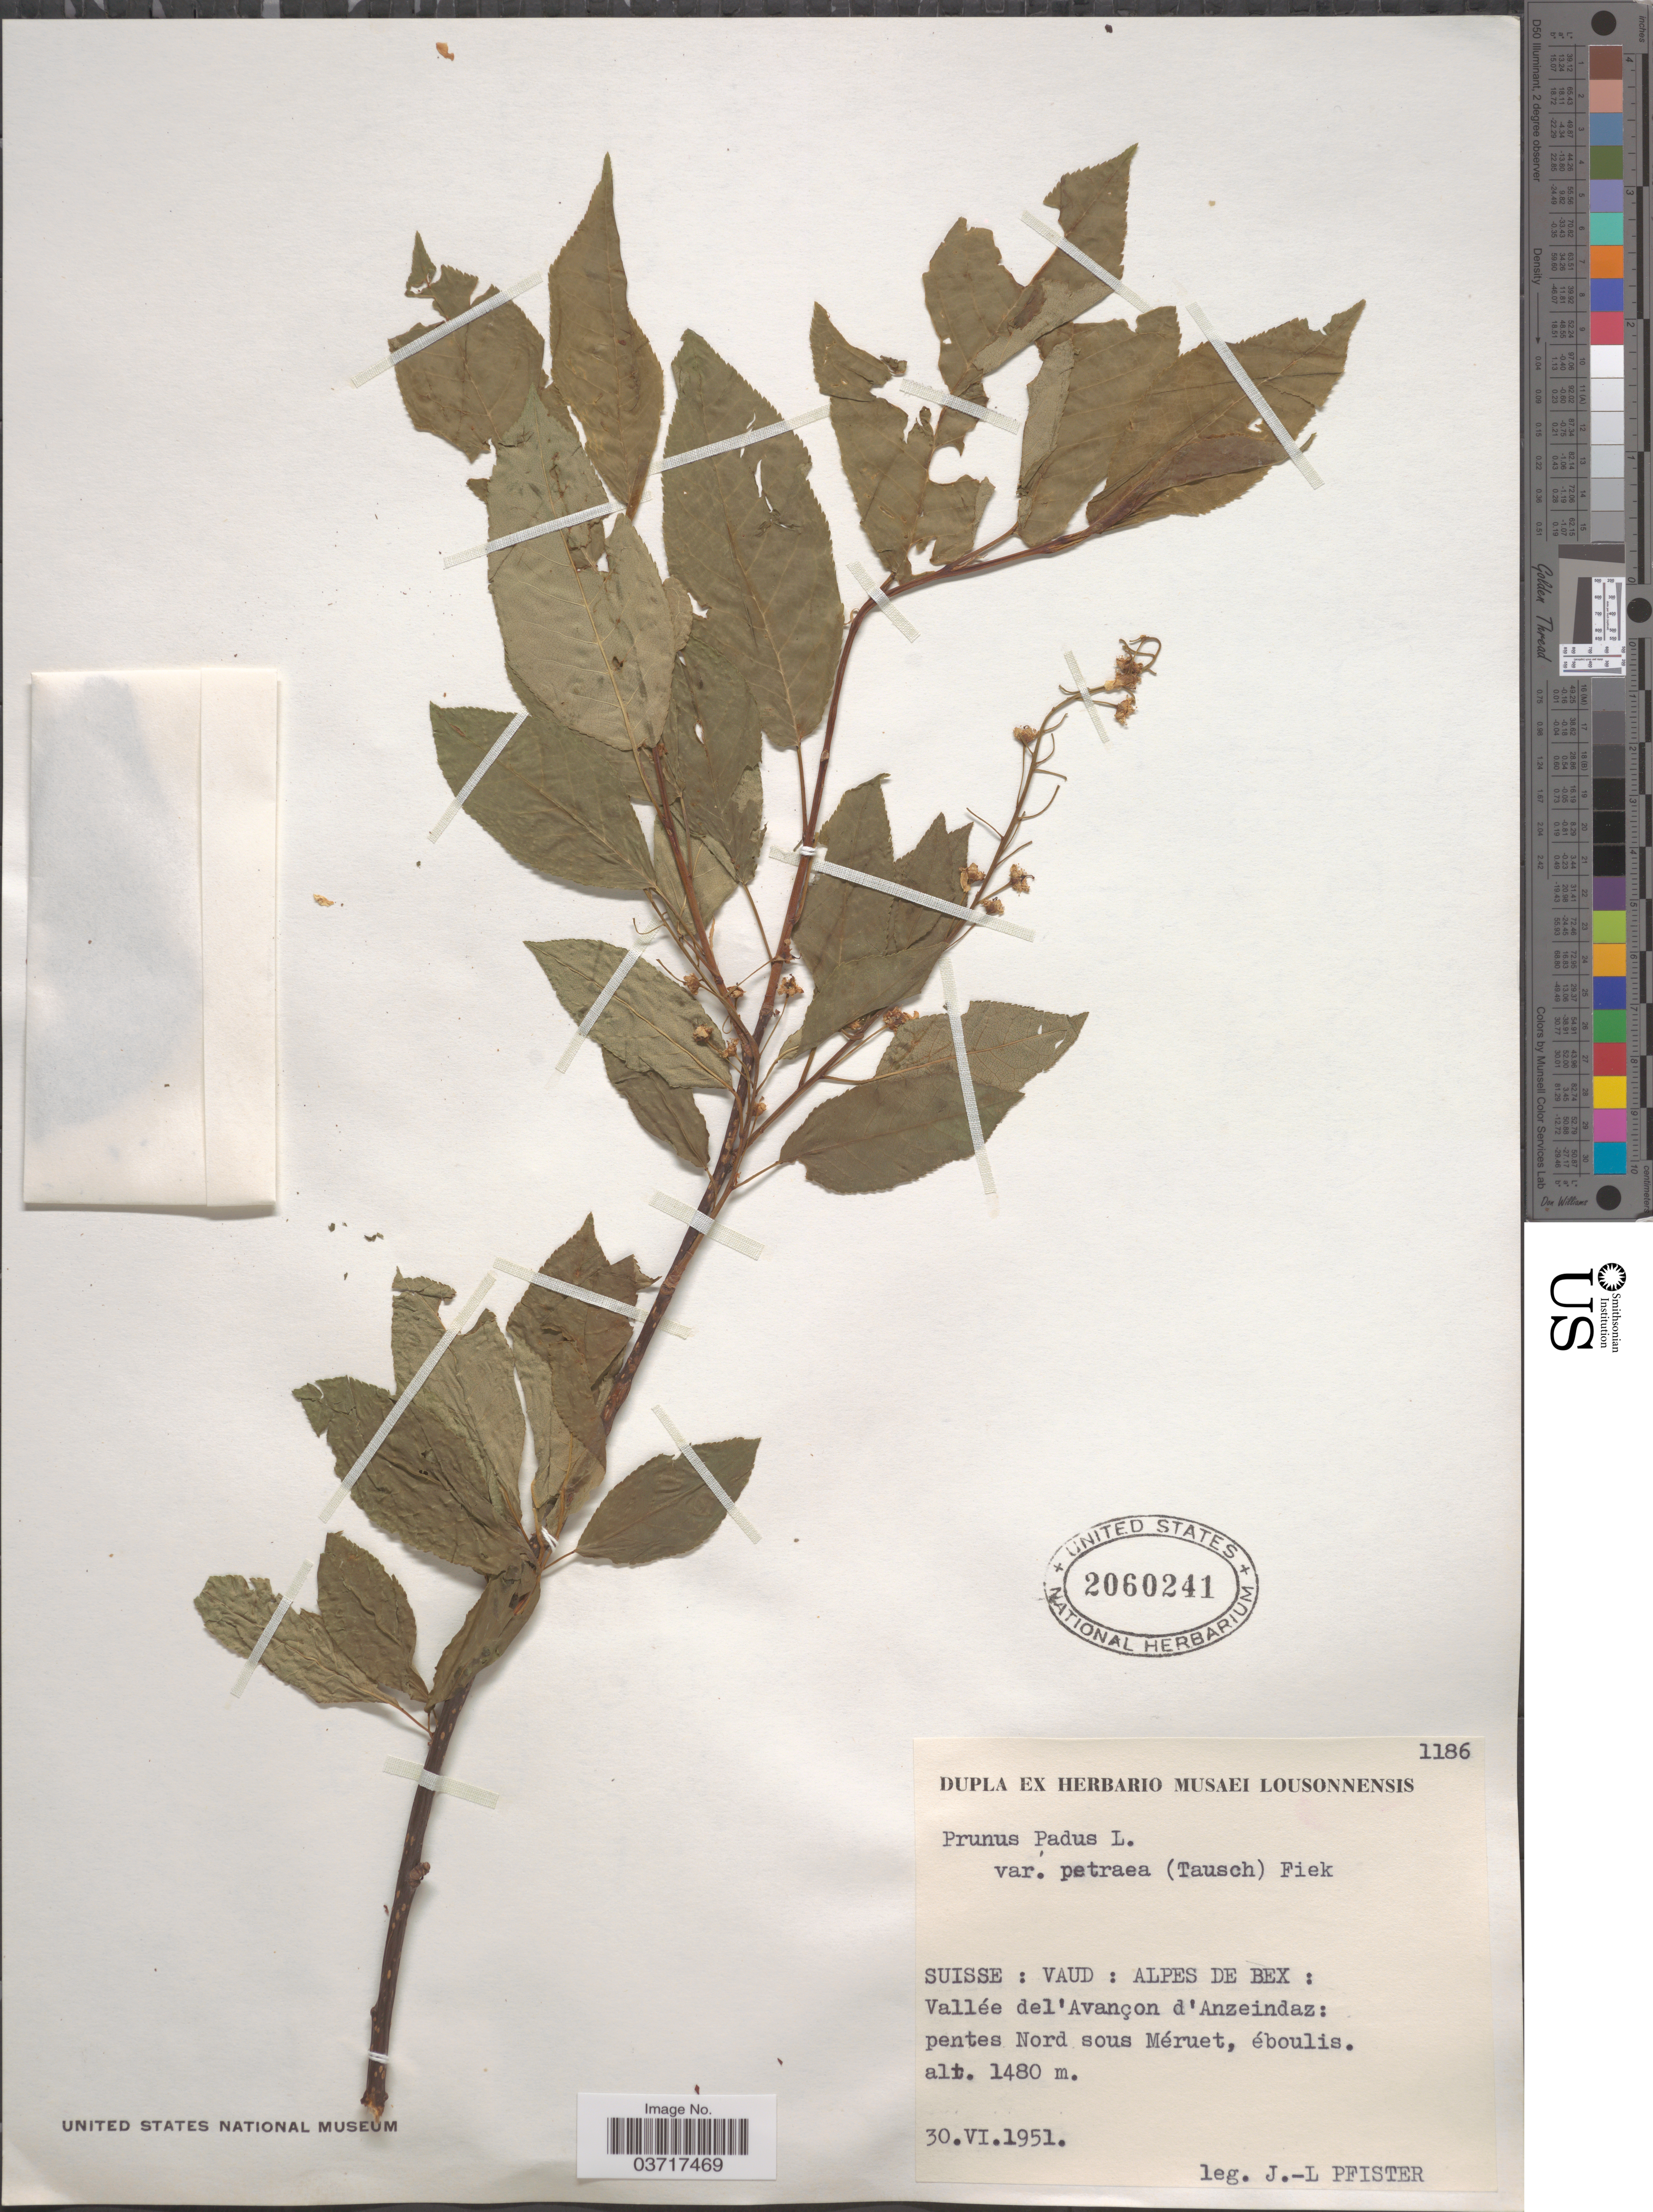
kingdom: Plantae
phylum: Tracheophyta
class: Magnoliopsida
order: Rosales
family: Rosaceae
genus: Prunus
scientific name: Prunus padus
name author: L.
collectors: J. Pfister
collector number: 1186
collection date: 1951-06-30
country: Switzerland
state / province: Vaud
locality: Suisse: Alpes de Bex: Vallée del' Avançon d' Anzeindaz: pentes Nord sous Méruet, éboulis.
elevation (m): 1480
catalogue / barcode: US 2060241